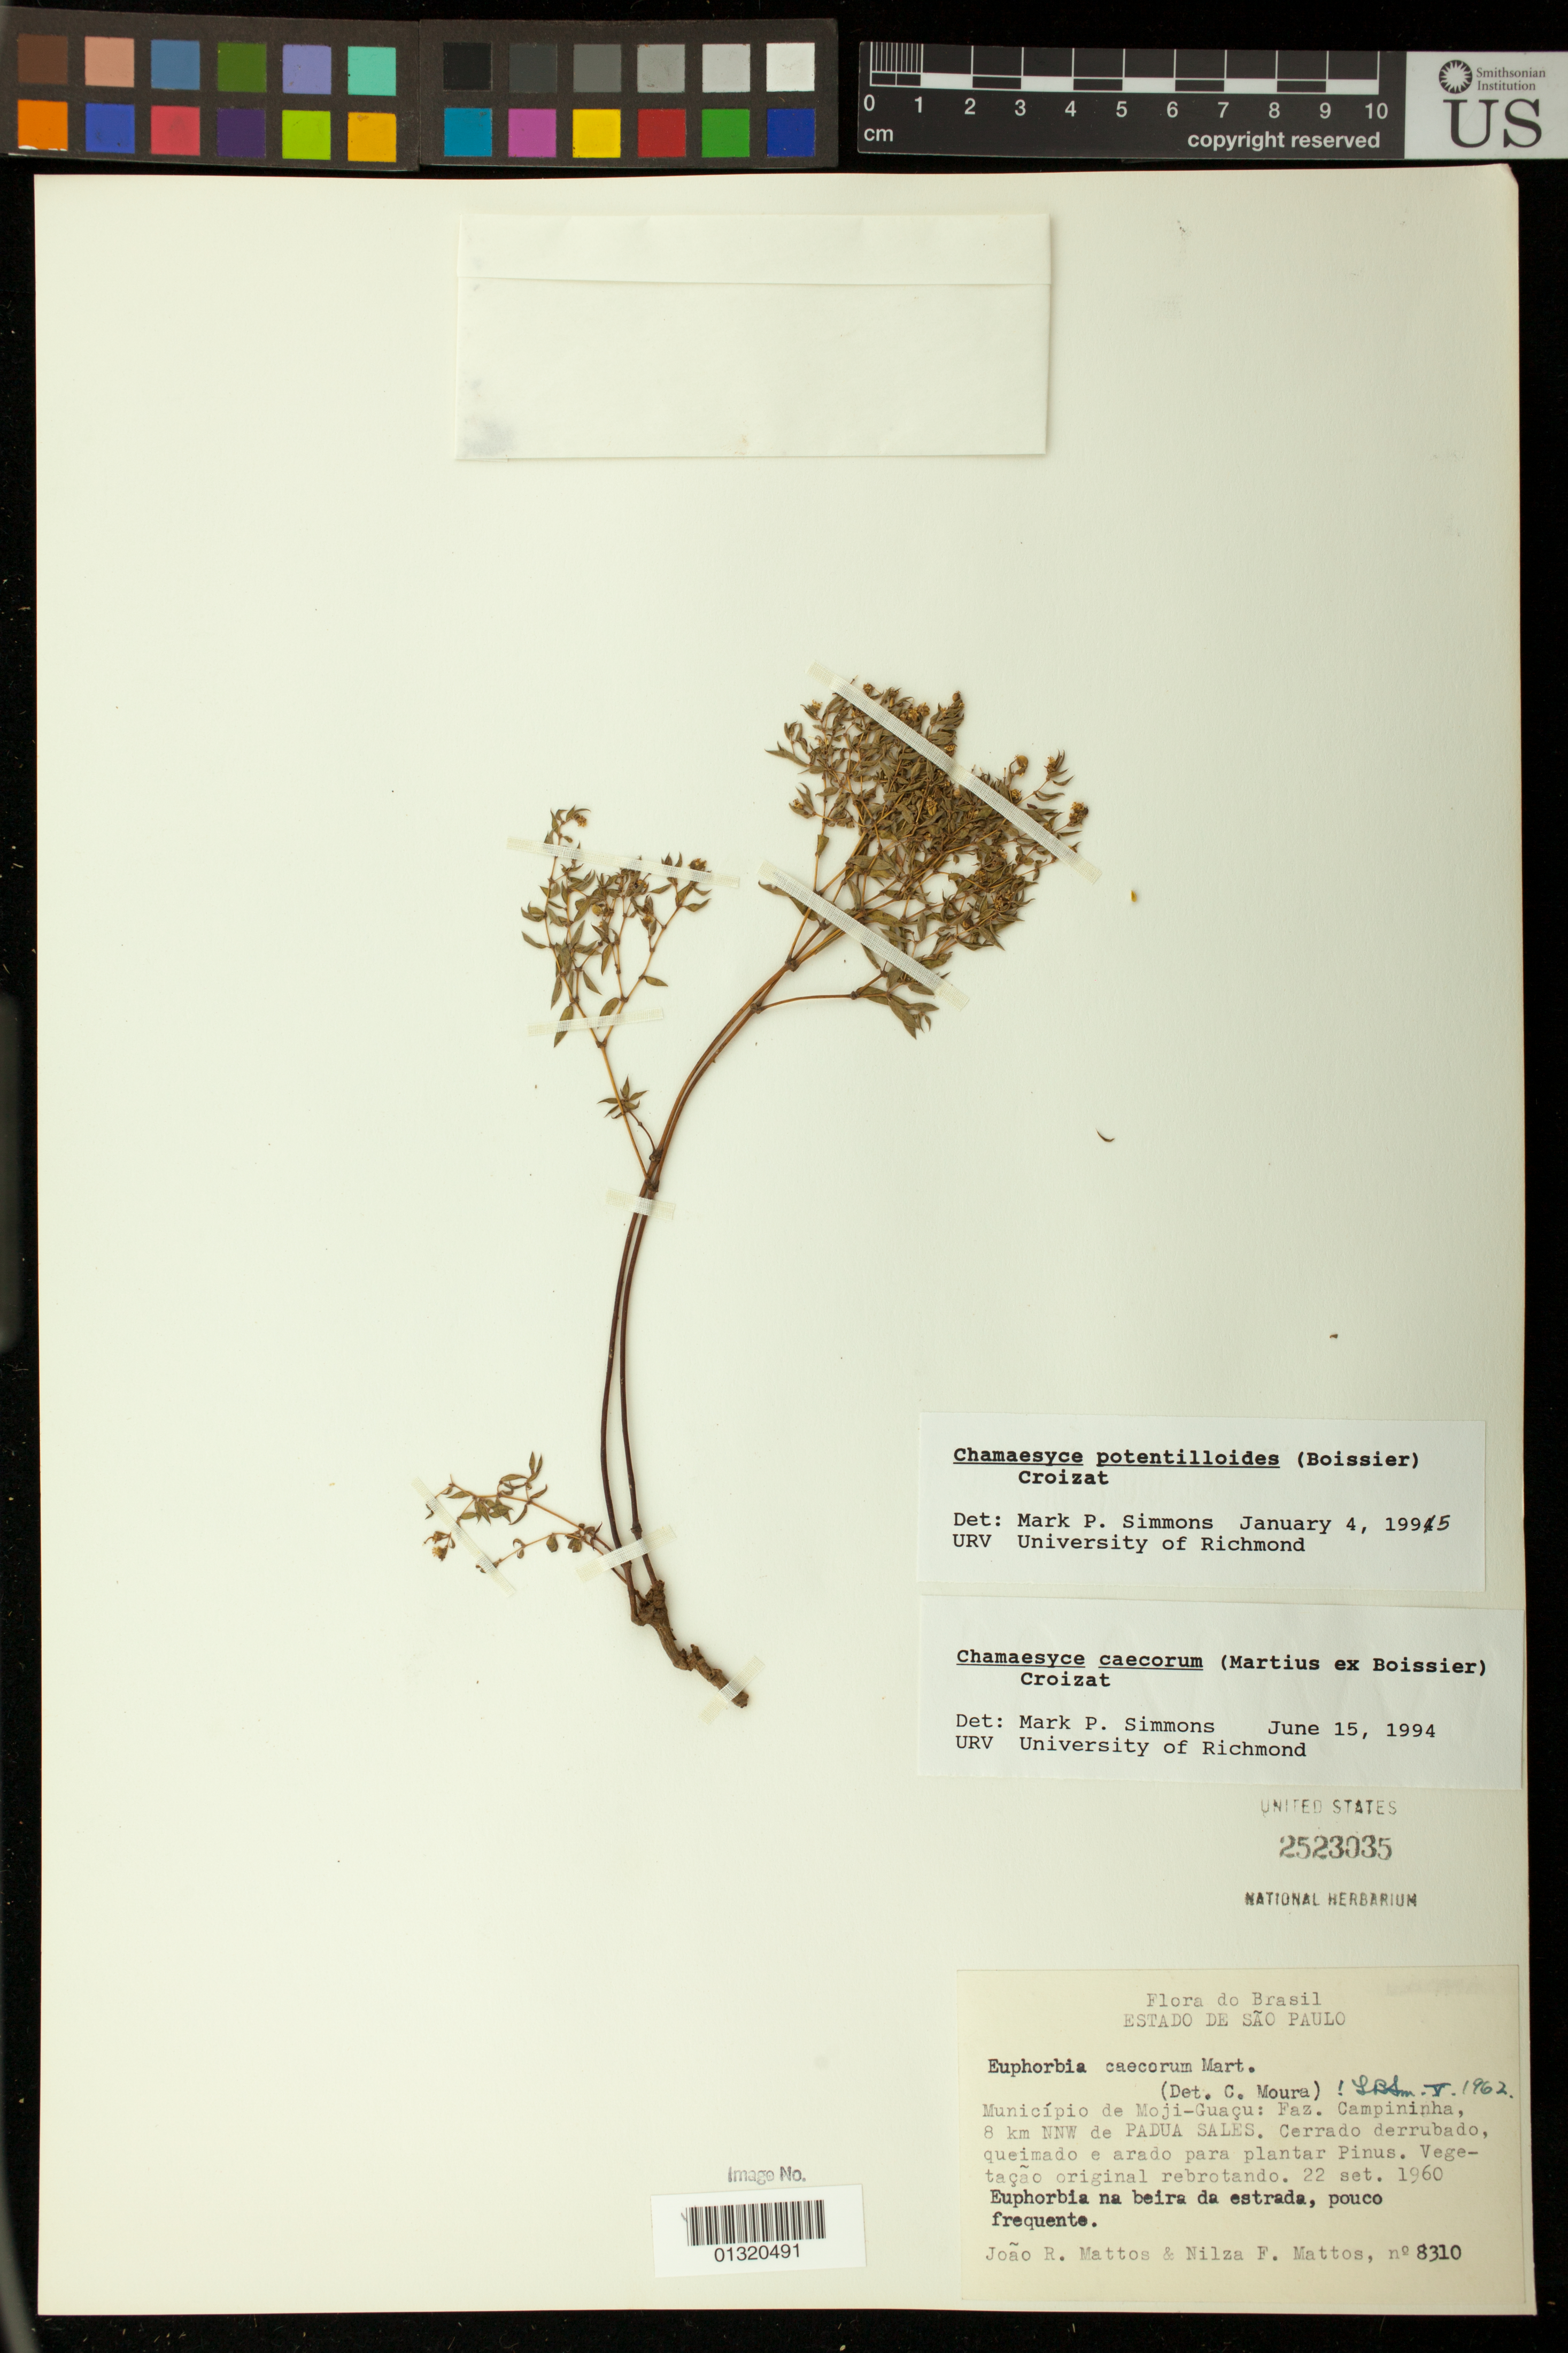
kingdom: Plantae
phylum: Tracheophyta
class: Magnoliopsida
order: Malpighiales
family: Euphorbiaceae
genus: Euphorbia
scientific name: Euphorbia potentilloides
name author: Boiss.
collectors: J. R. de Mattos & N. F. Mattos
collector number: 8310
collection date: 1960-09-22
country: Brazil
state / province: São Paulo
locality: Municipio de Moji-Guacu: Faz. Campininha, 8 km NNW de PADUA SALES.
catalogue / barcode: US 2523035